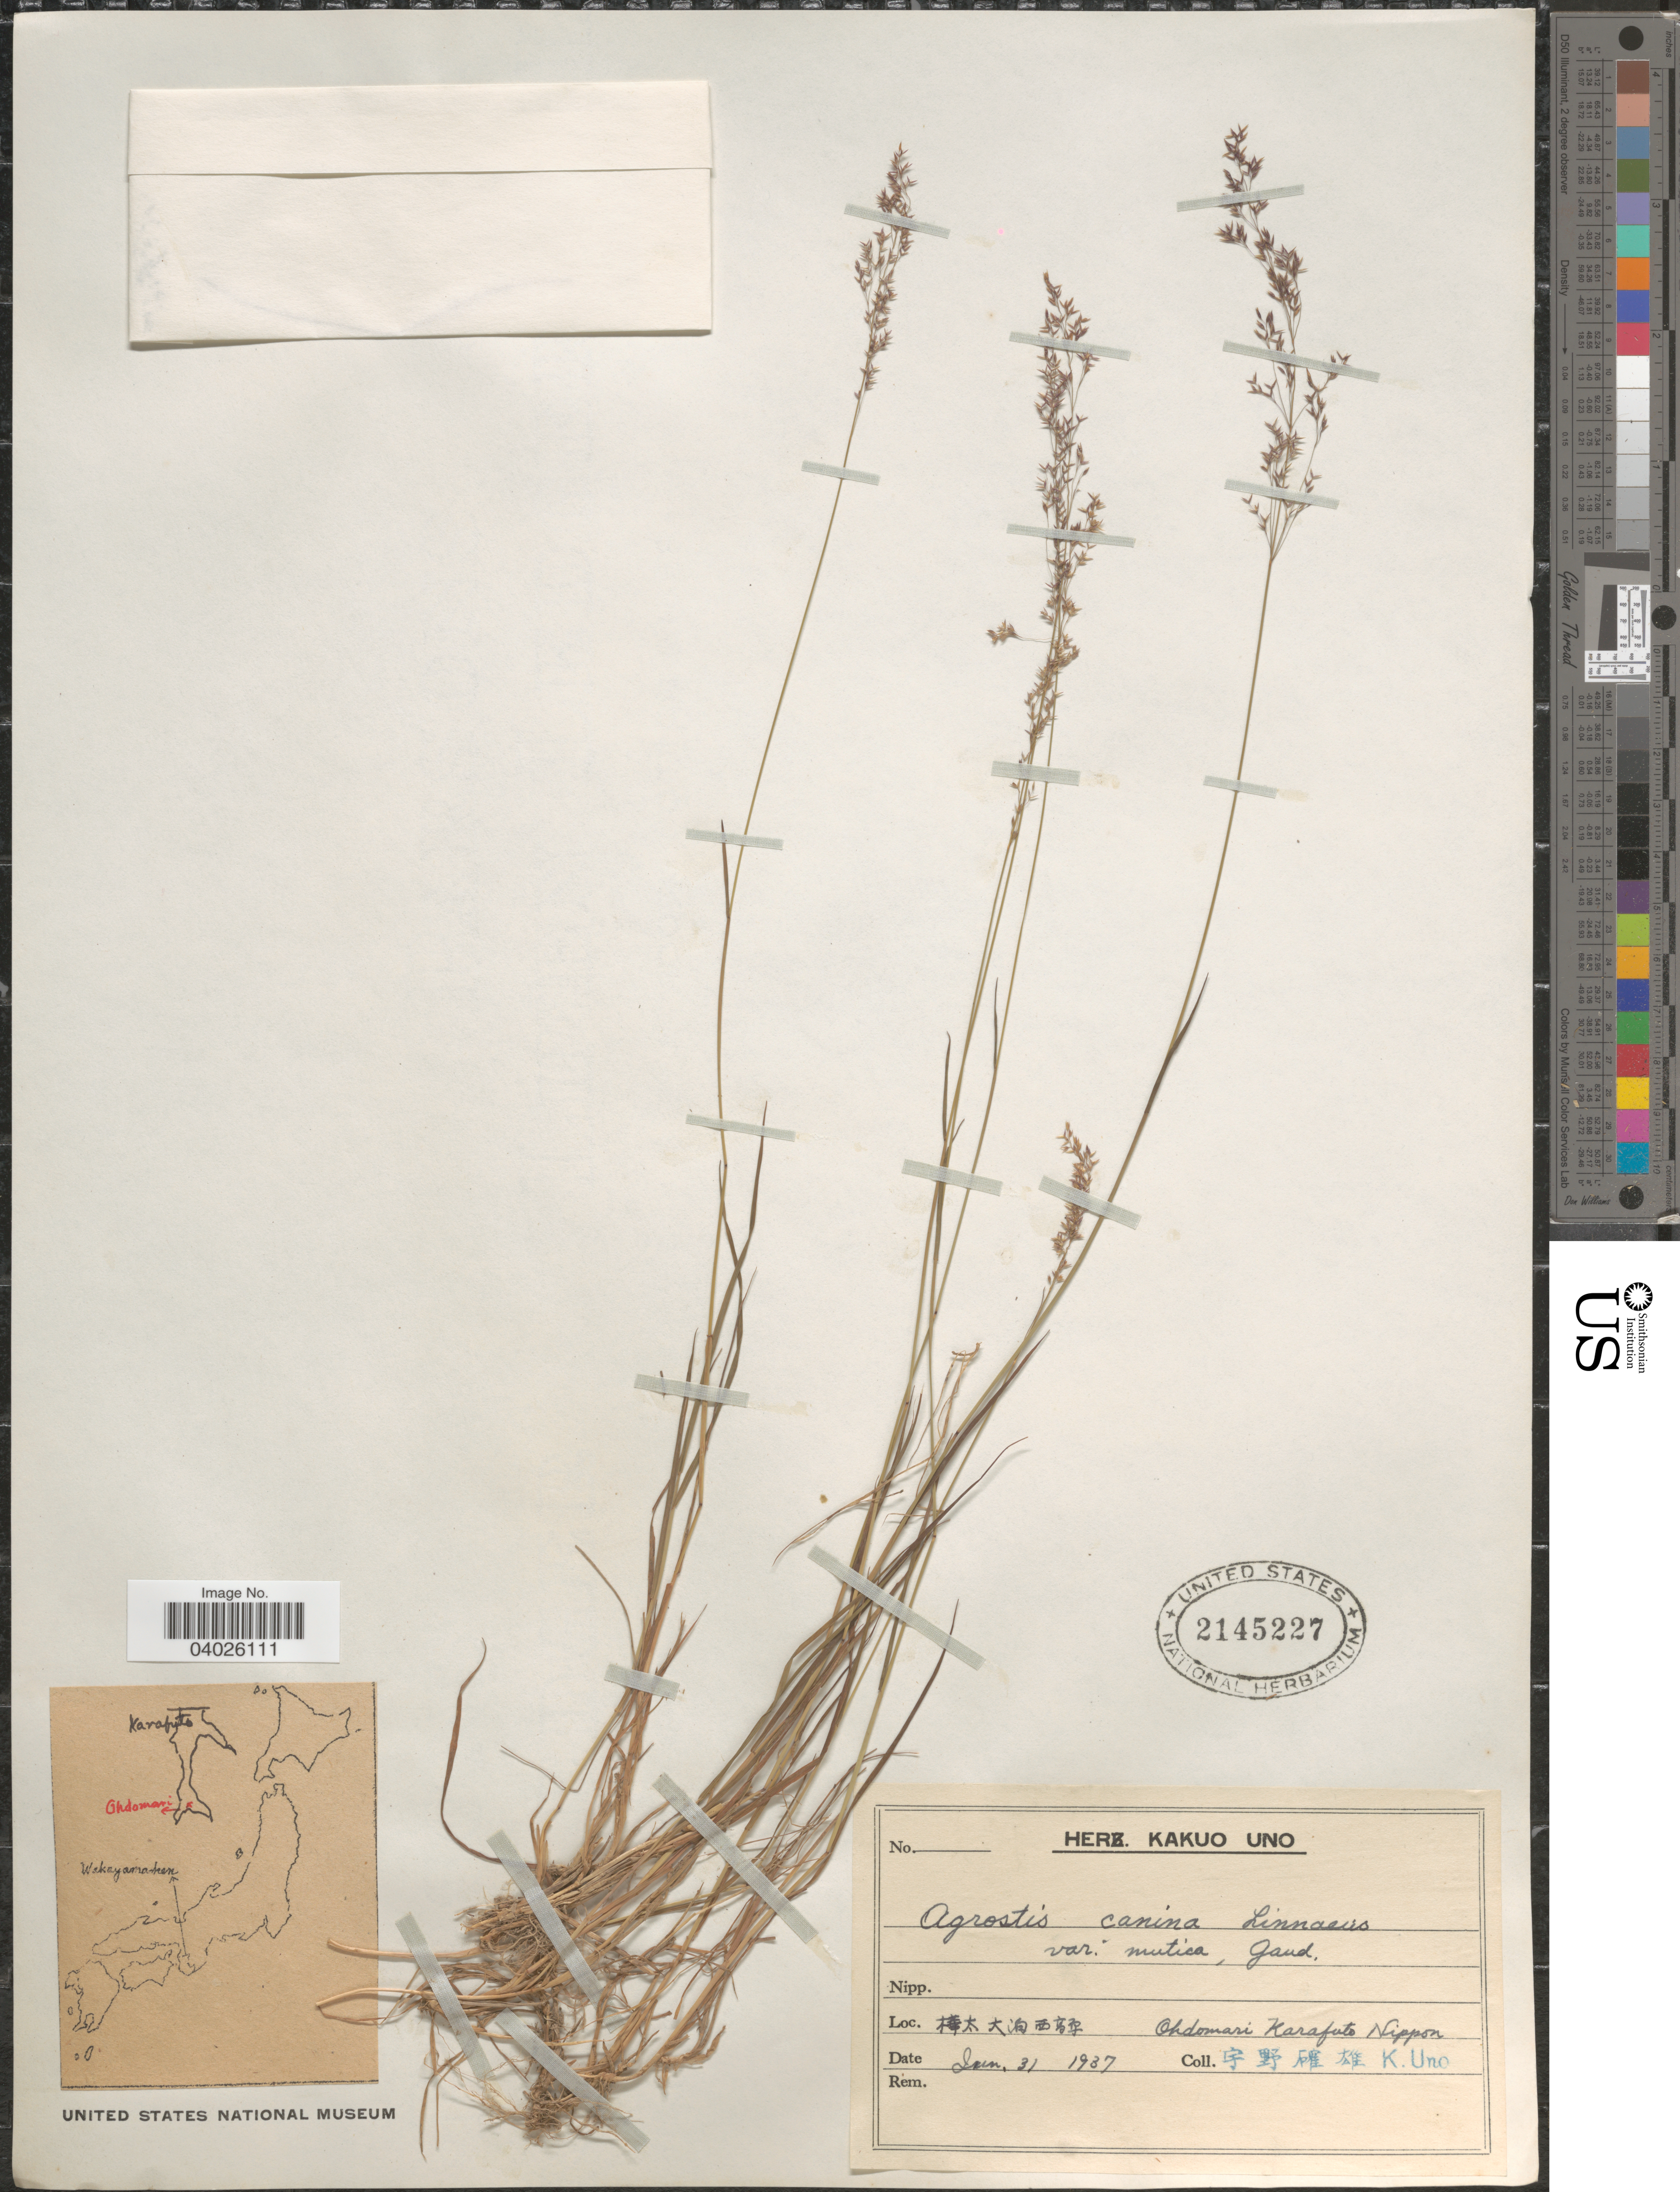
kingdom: Plantae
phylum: Tracheophyta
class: Liliopsida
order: Poales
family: Poaceae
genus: Agrostis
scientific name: Agrostis canina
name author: L.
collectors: K. Uno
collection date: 1937-01-31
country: Japan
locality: X Ohdomari Karafuto Nippon.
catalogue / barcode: US 2145227